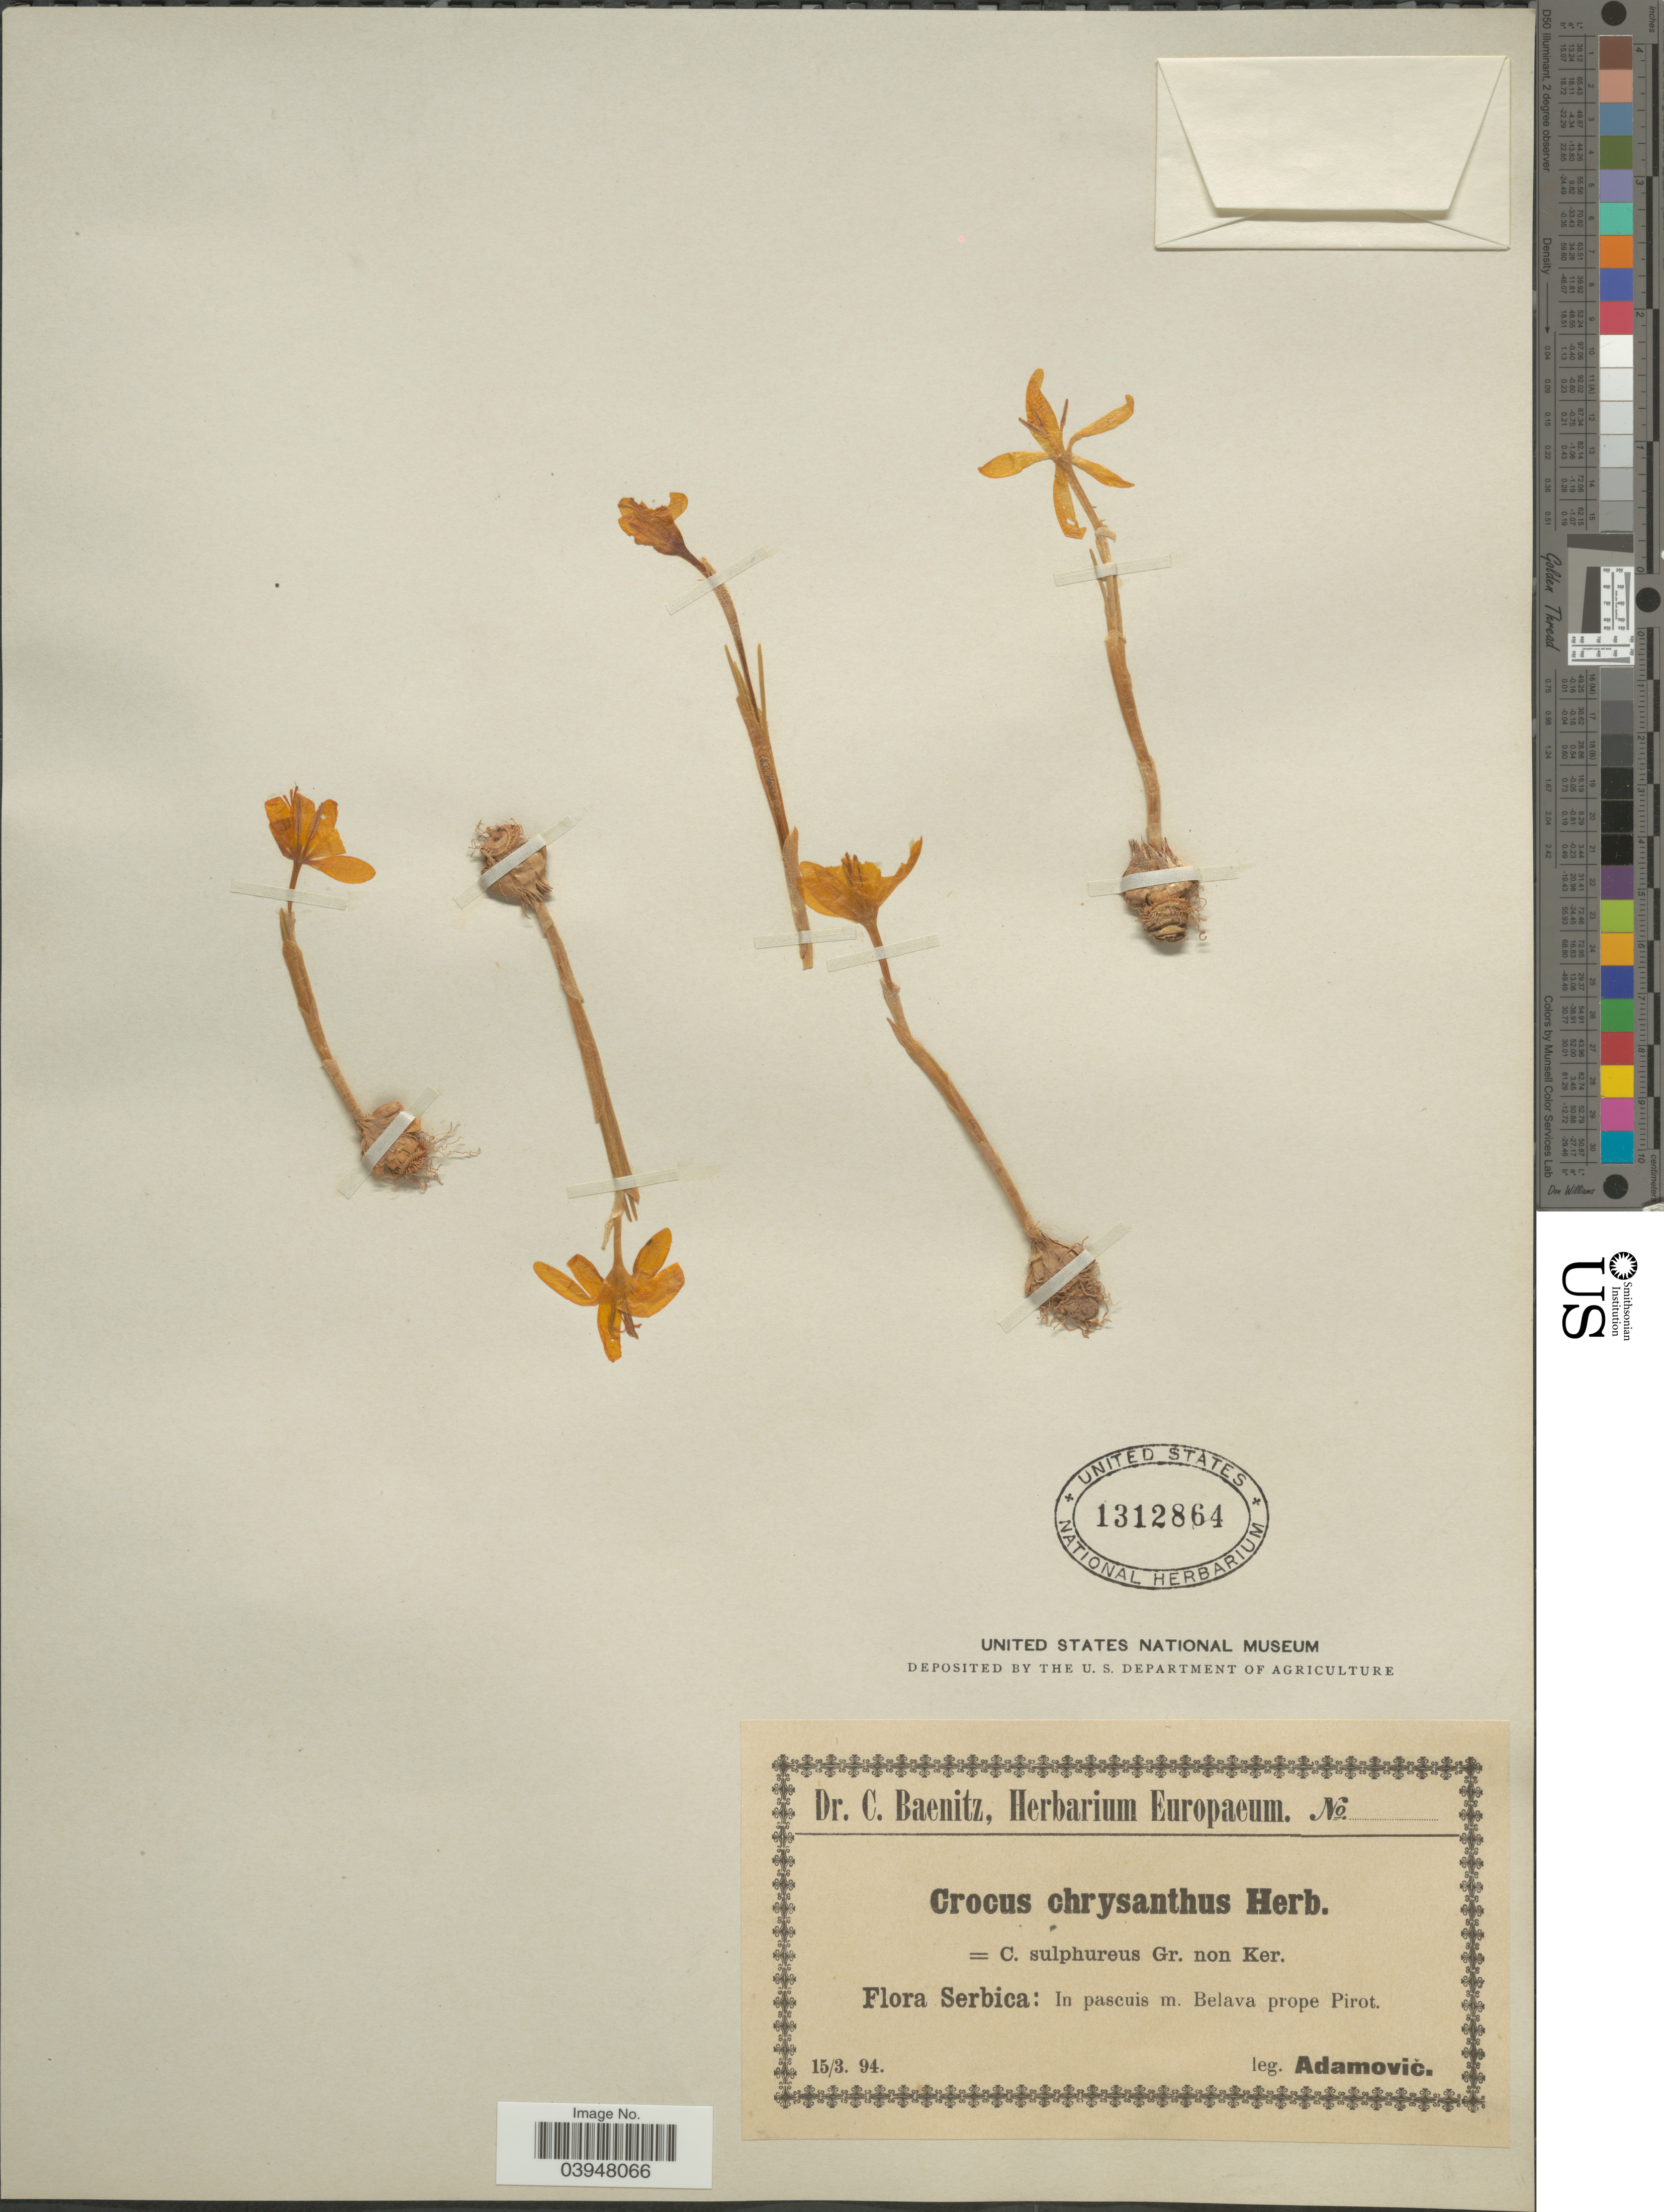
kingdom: Plantae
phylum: Tracheophyta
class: Liliopsida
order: Asparagales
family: Iridaceae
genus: Crocus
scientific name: Crocus chrysanthus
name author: (Herb.) Herb.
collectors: Adamovic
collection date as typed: Transcribed d/m/y: 15/3/94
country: Serbia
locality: In pascuis m. Belava prope Pirot.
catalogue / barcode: US 1312864